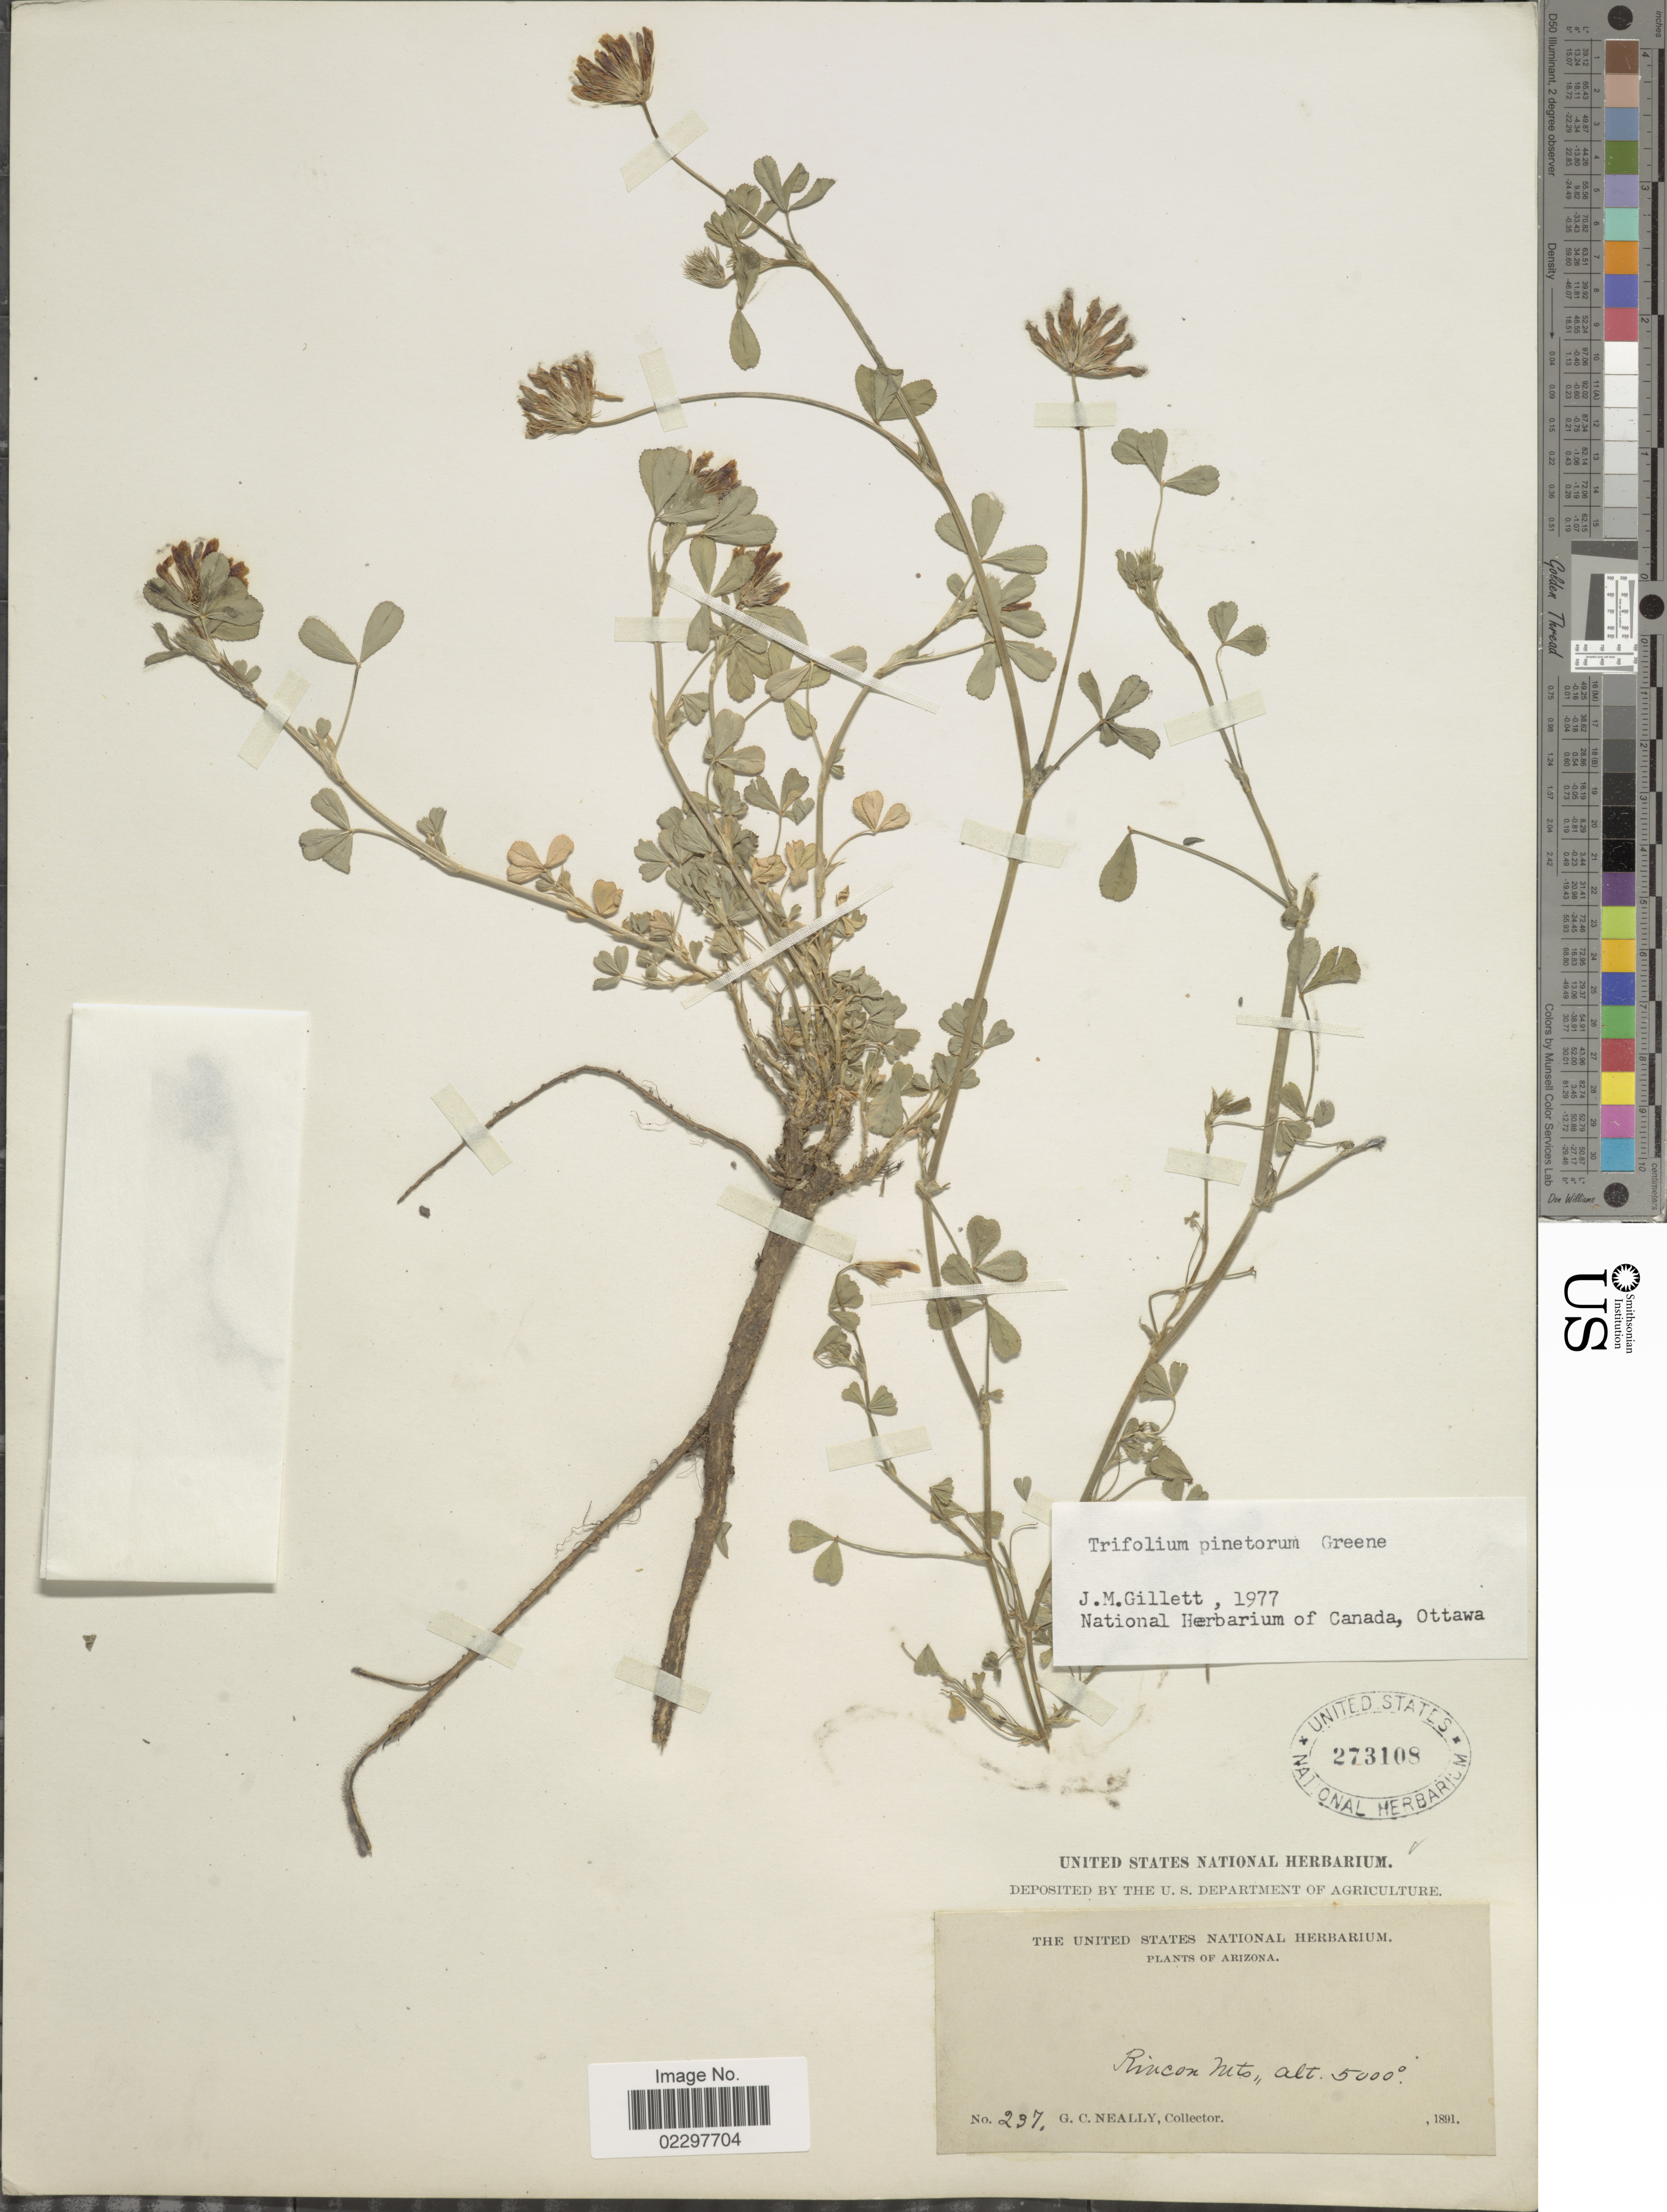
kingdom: Plantae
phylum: Tracheophyta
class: Magnoliopsida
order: Fabales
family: Fabaceae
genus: Trifolium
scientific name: Trifolium pinetorum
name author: Greene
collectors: G. Neally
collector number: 237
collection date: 1891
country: United States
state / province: Arizona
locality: Rincon Mts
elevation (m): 1524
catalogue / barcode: US 273108